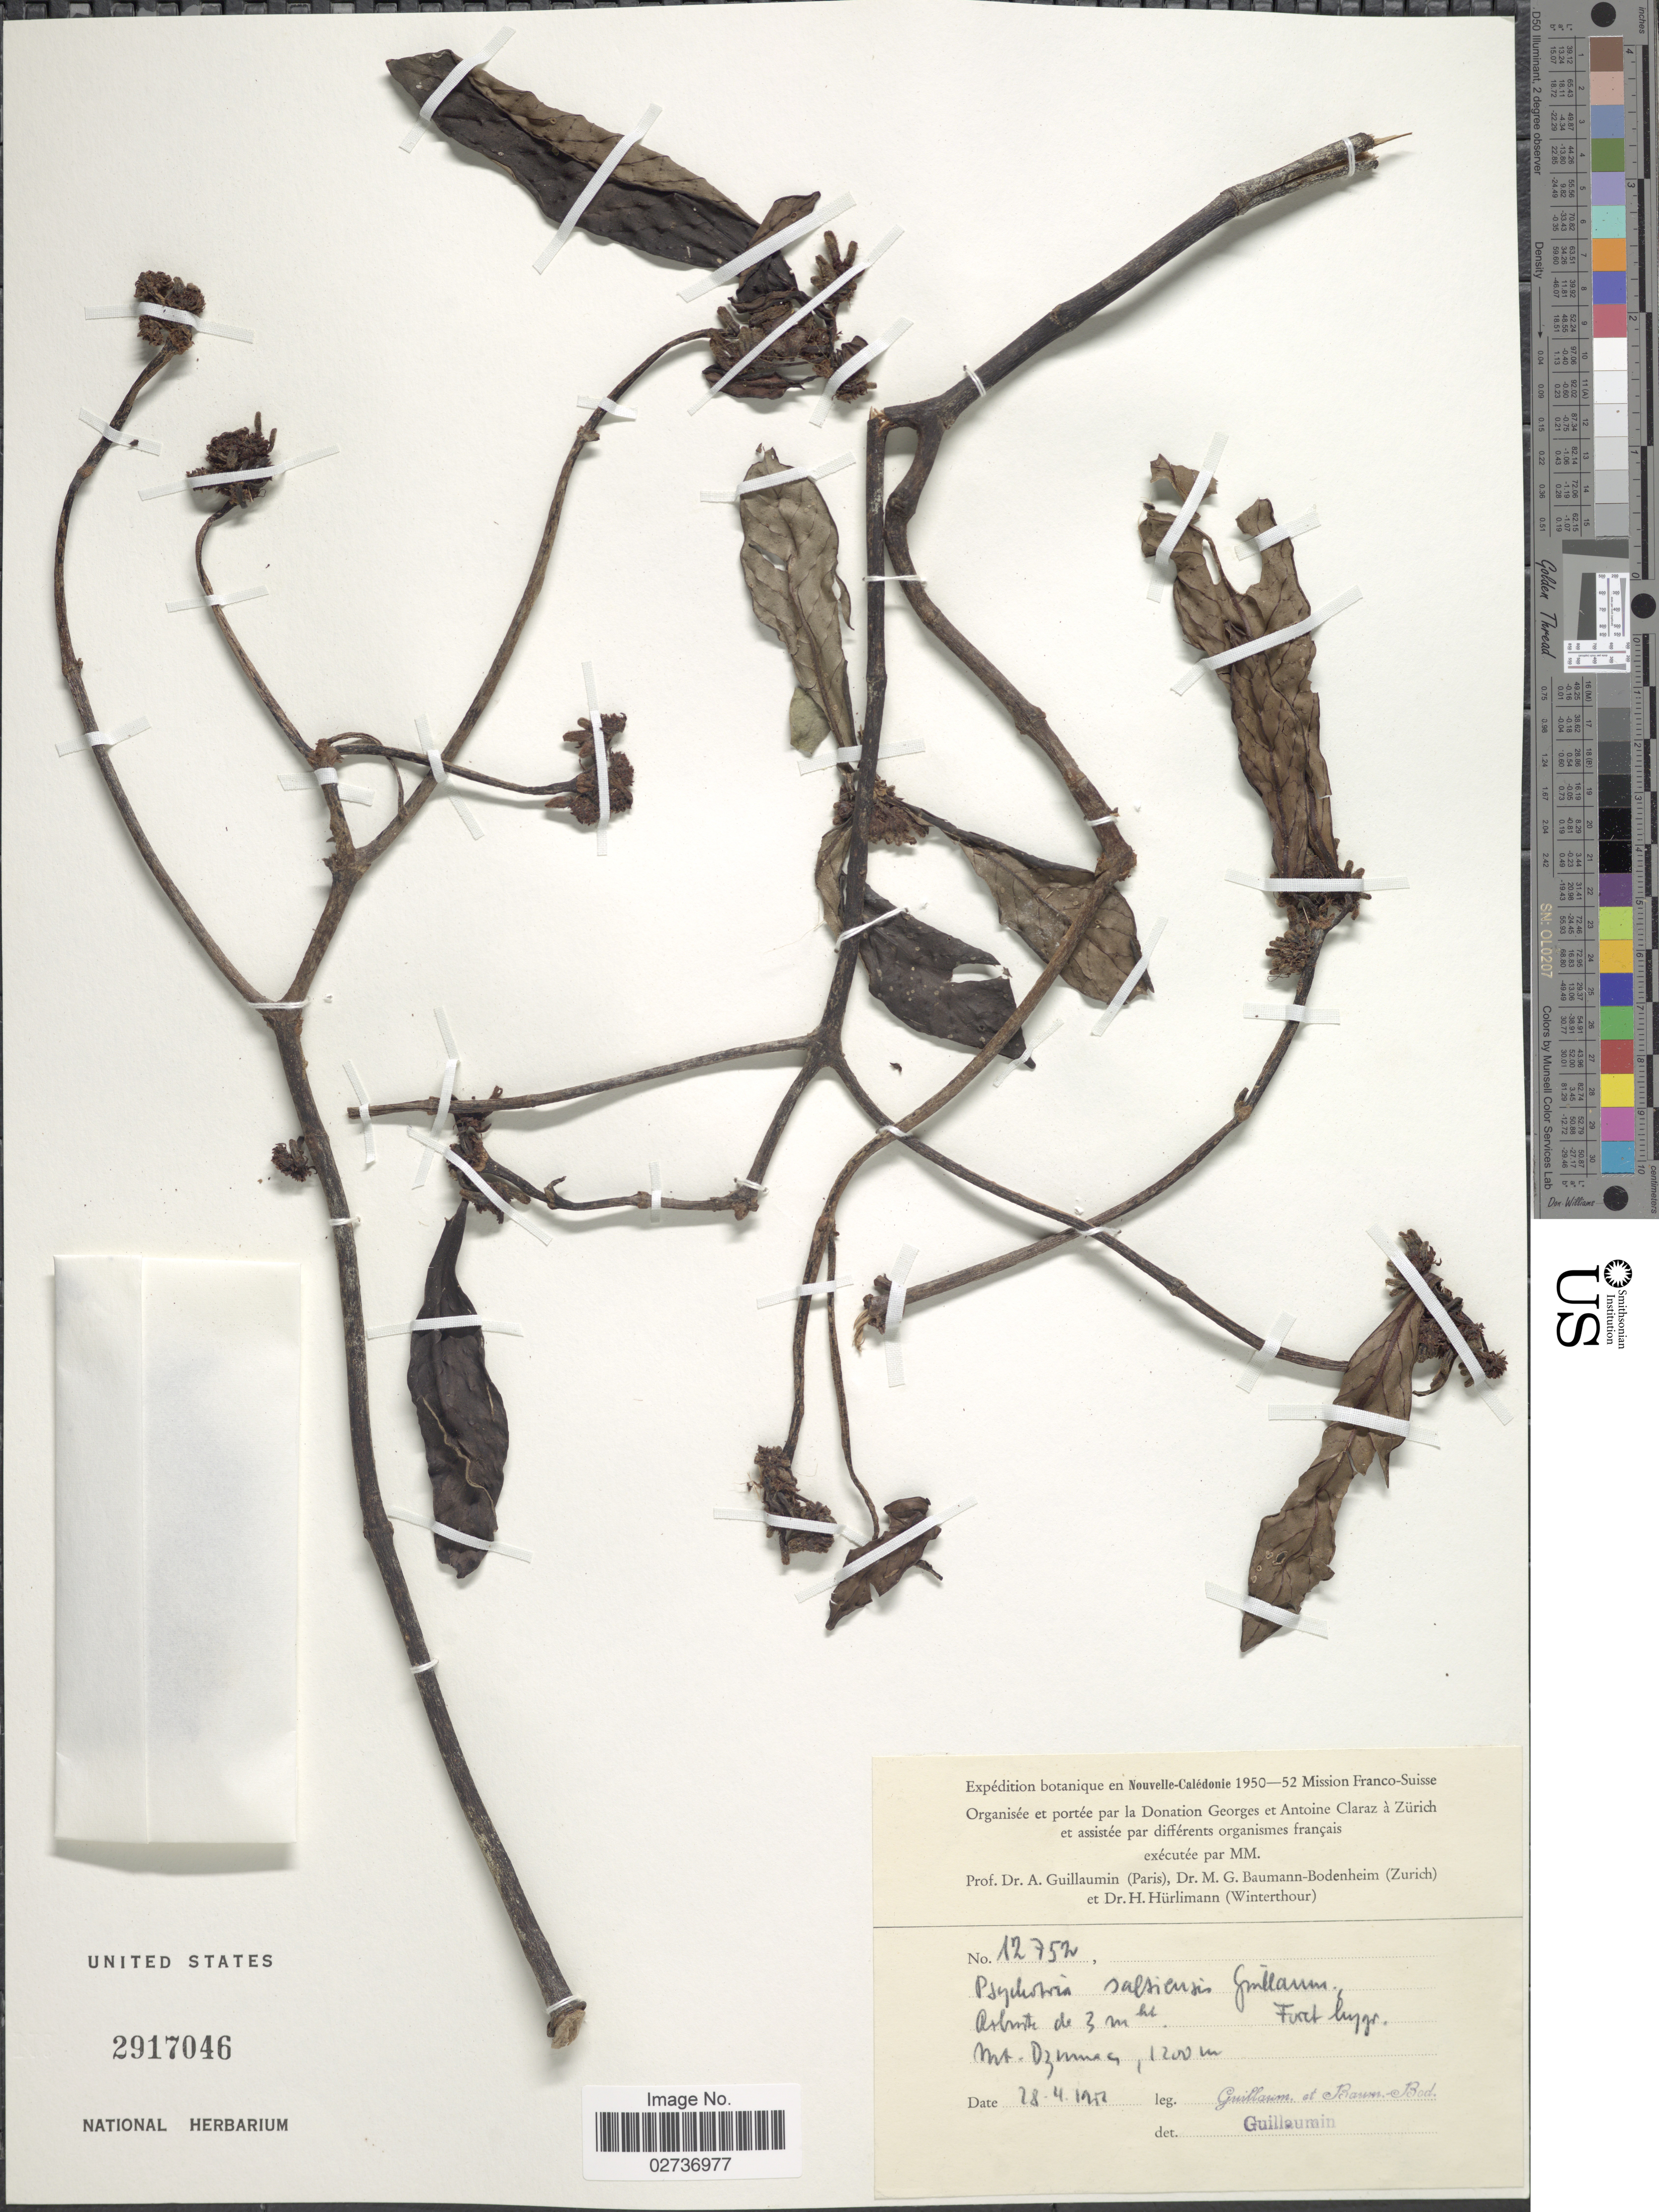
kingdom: Plantae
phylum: Tracheophyta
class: Magnoliopsida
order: Gentianales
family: Rubiaceae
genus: Psychotria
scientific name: Psychotria saltiensis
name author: (S. Moore) Guillaumin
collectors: A. Guillaumin & M. G. Baumann-Bodenheim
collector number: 12752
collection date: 1951-04-28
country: New Caledonia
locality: Mt. Dzumac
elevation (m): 1200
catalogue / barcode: US 2917046